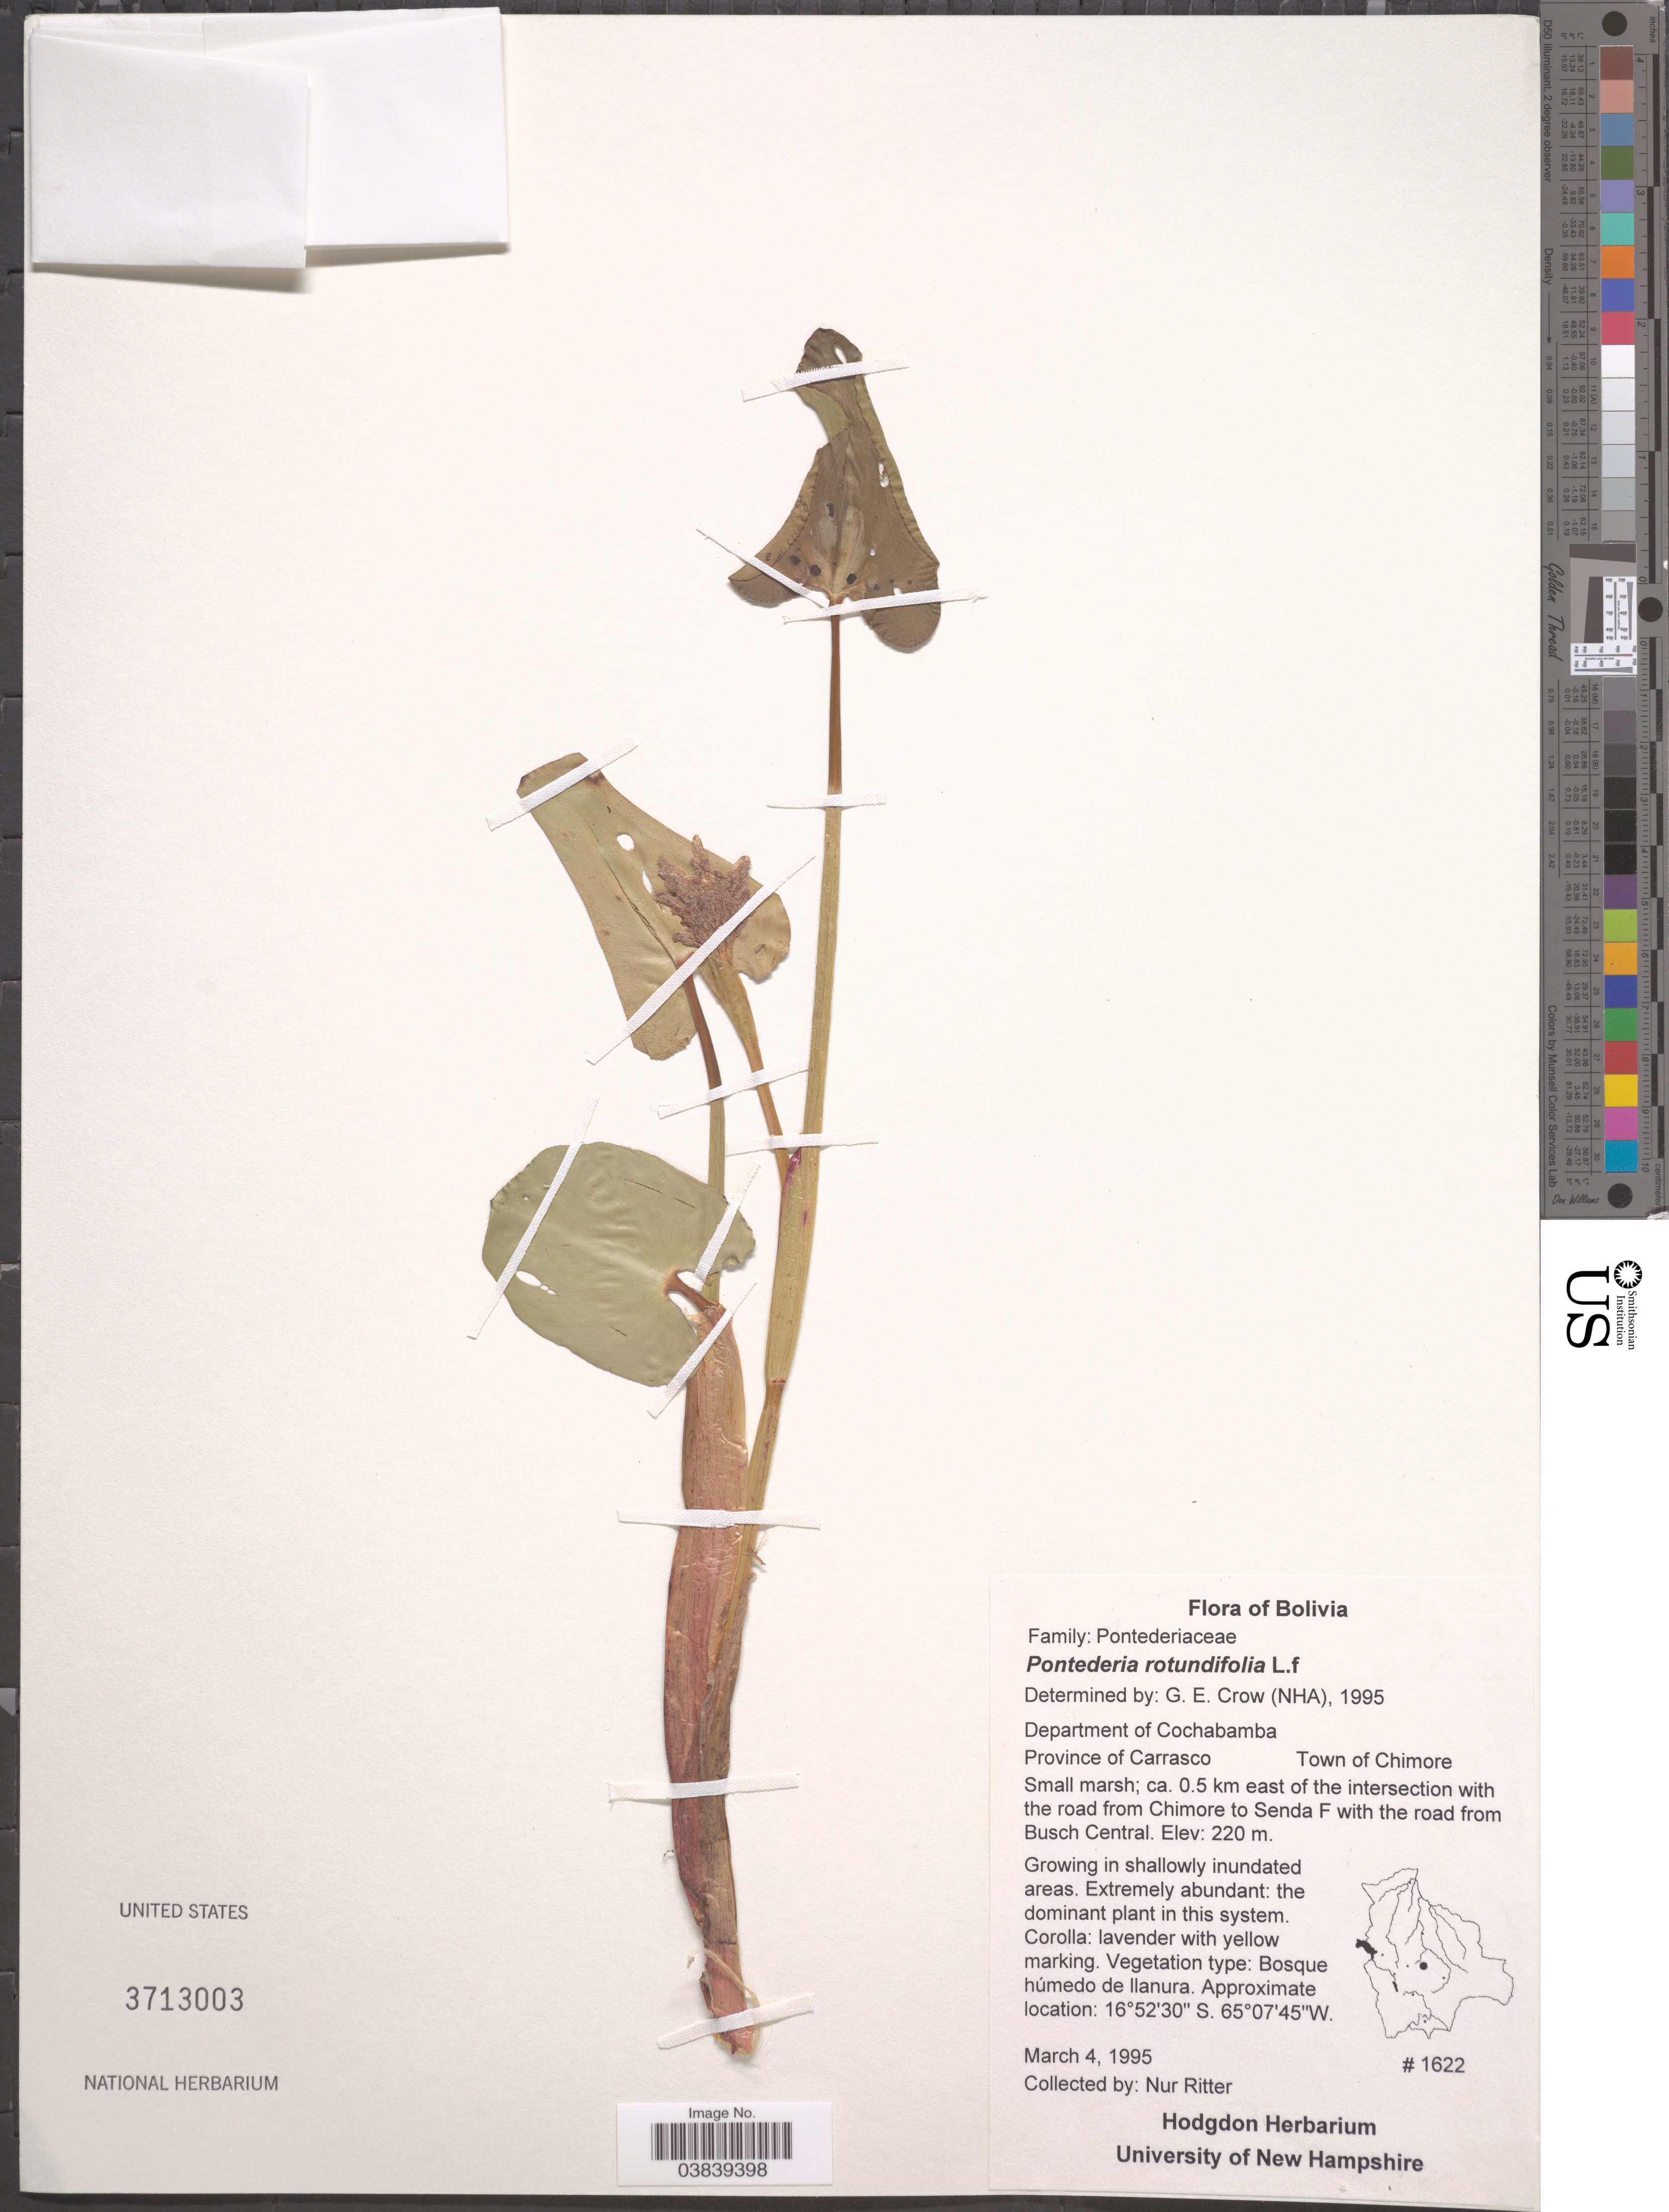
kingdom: Plantae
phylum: Tracheophyta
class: Liliopsida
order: Commelinales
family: Pontederiaceae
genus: Pontederia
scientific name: Pontederia rotundifolia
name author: L. f.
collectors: N. Ritter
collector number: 1622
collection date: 1995-03-04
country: Bolivia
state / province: Cochabamba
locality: Department of Cochabamba. Province of Carrasco. Town in Chimore. Ca. 0.5 km east of the intersection with the road from Chimore to Senda F with the road from Busch Central.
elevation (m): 220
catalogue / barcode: US 3713003